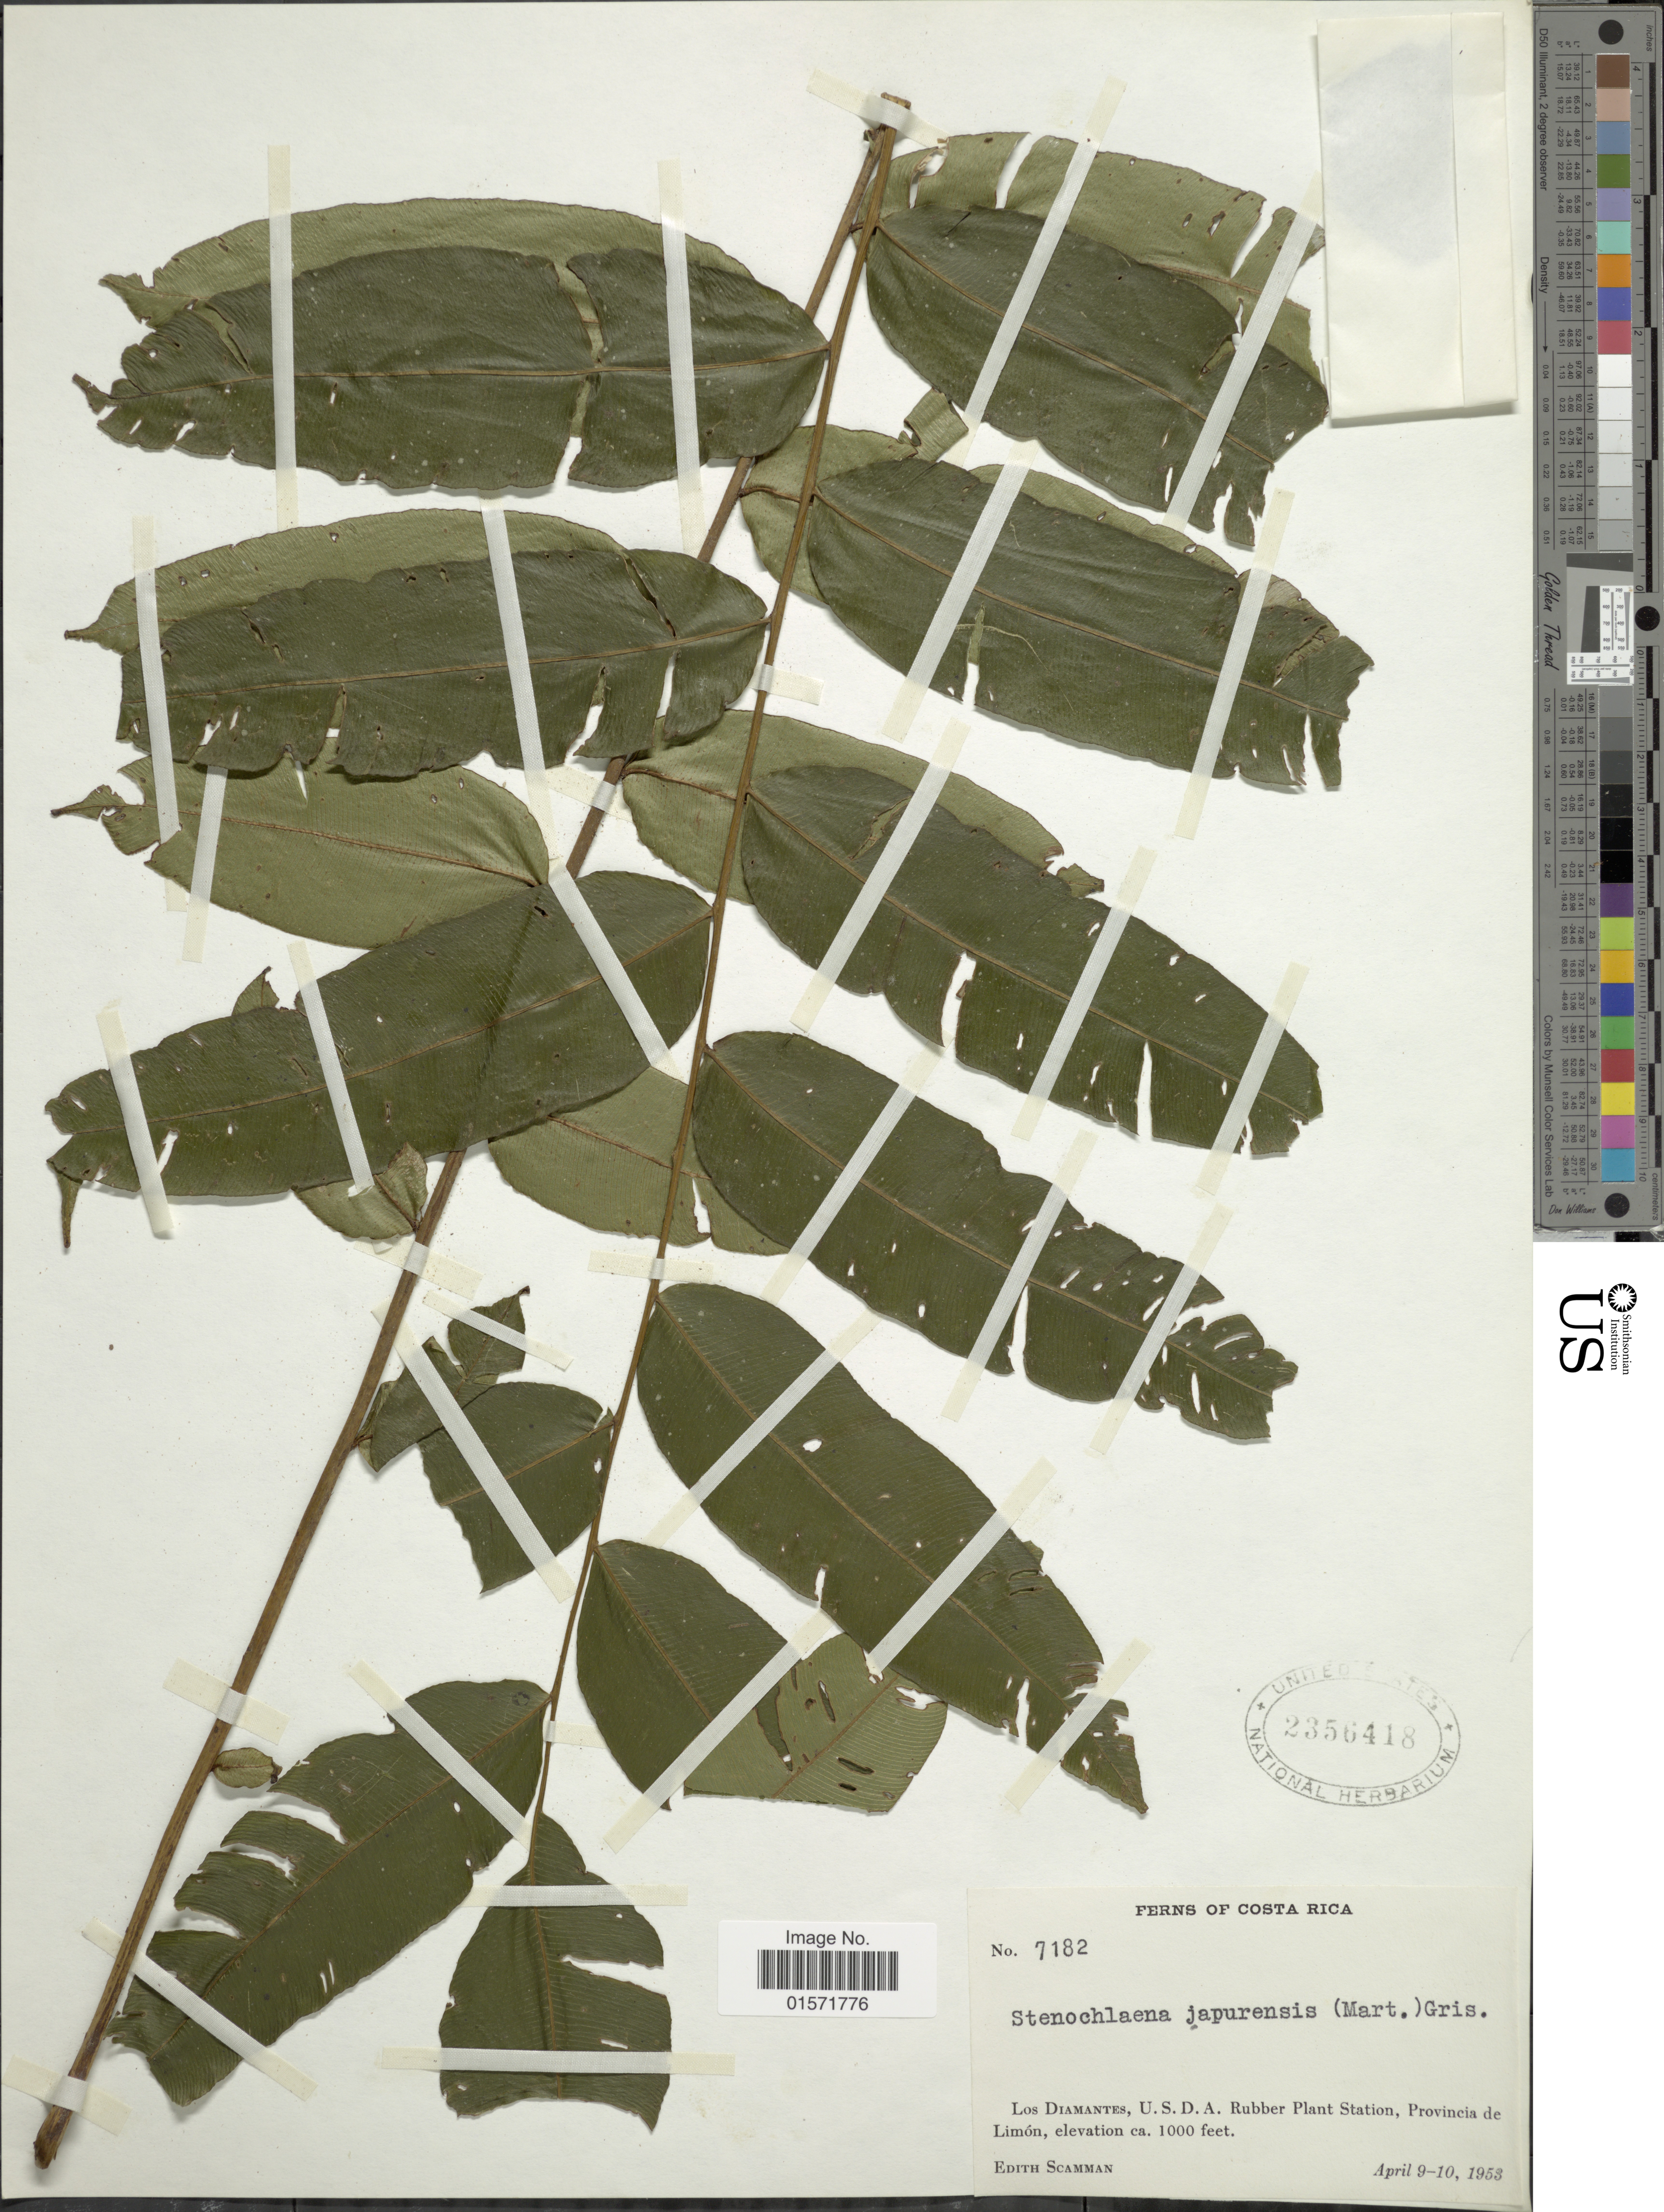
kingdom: Plantae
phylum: Tracheophyta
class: Polypodiopsida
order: Polypodiales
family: Lomariopsidaceae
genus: Lomariopsis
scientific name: Lomariopsis japurensis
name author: (Mart.) J. Sm.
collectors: E. Scamman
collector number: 7182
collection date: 1953-04-09/1953-04-10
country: Costa Rica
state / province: Limón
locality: Los Diamantes, U. S. D. A. Rubber Plant Station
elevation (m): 305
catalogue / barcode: US 2356418